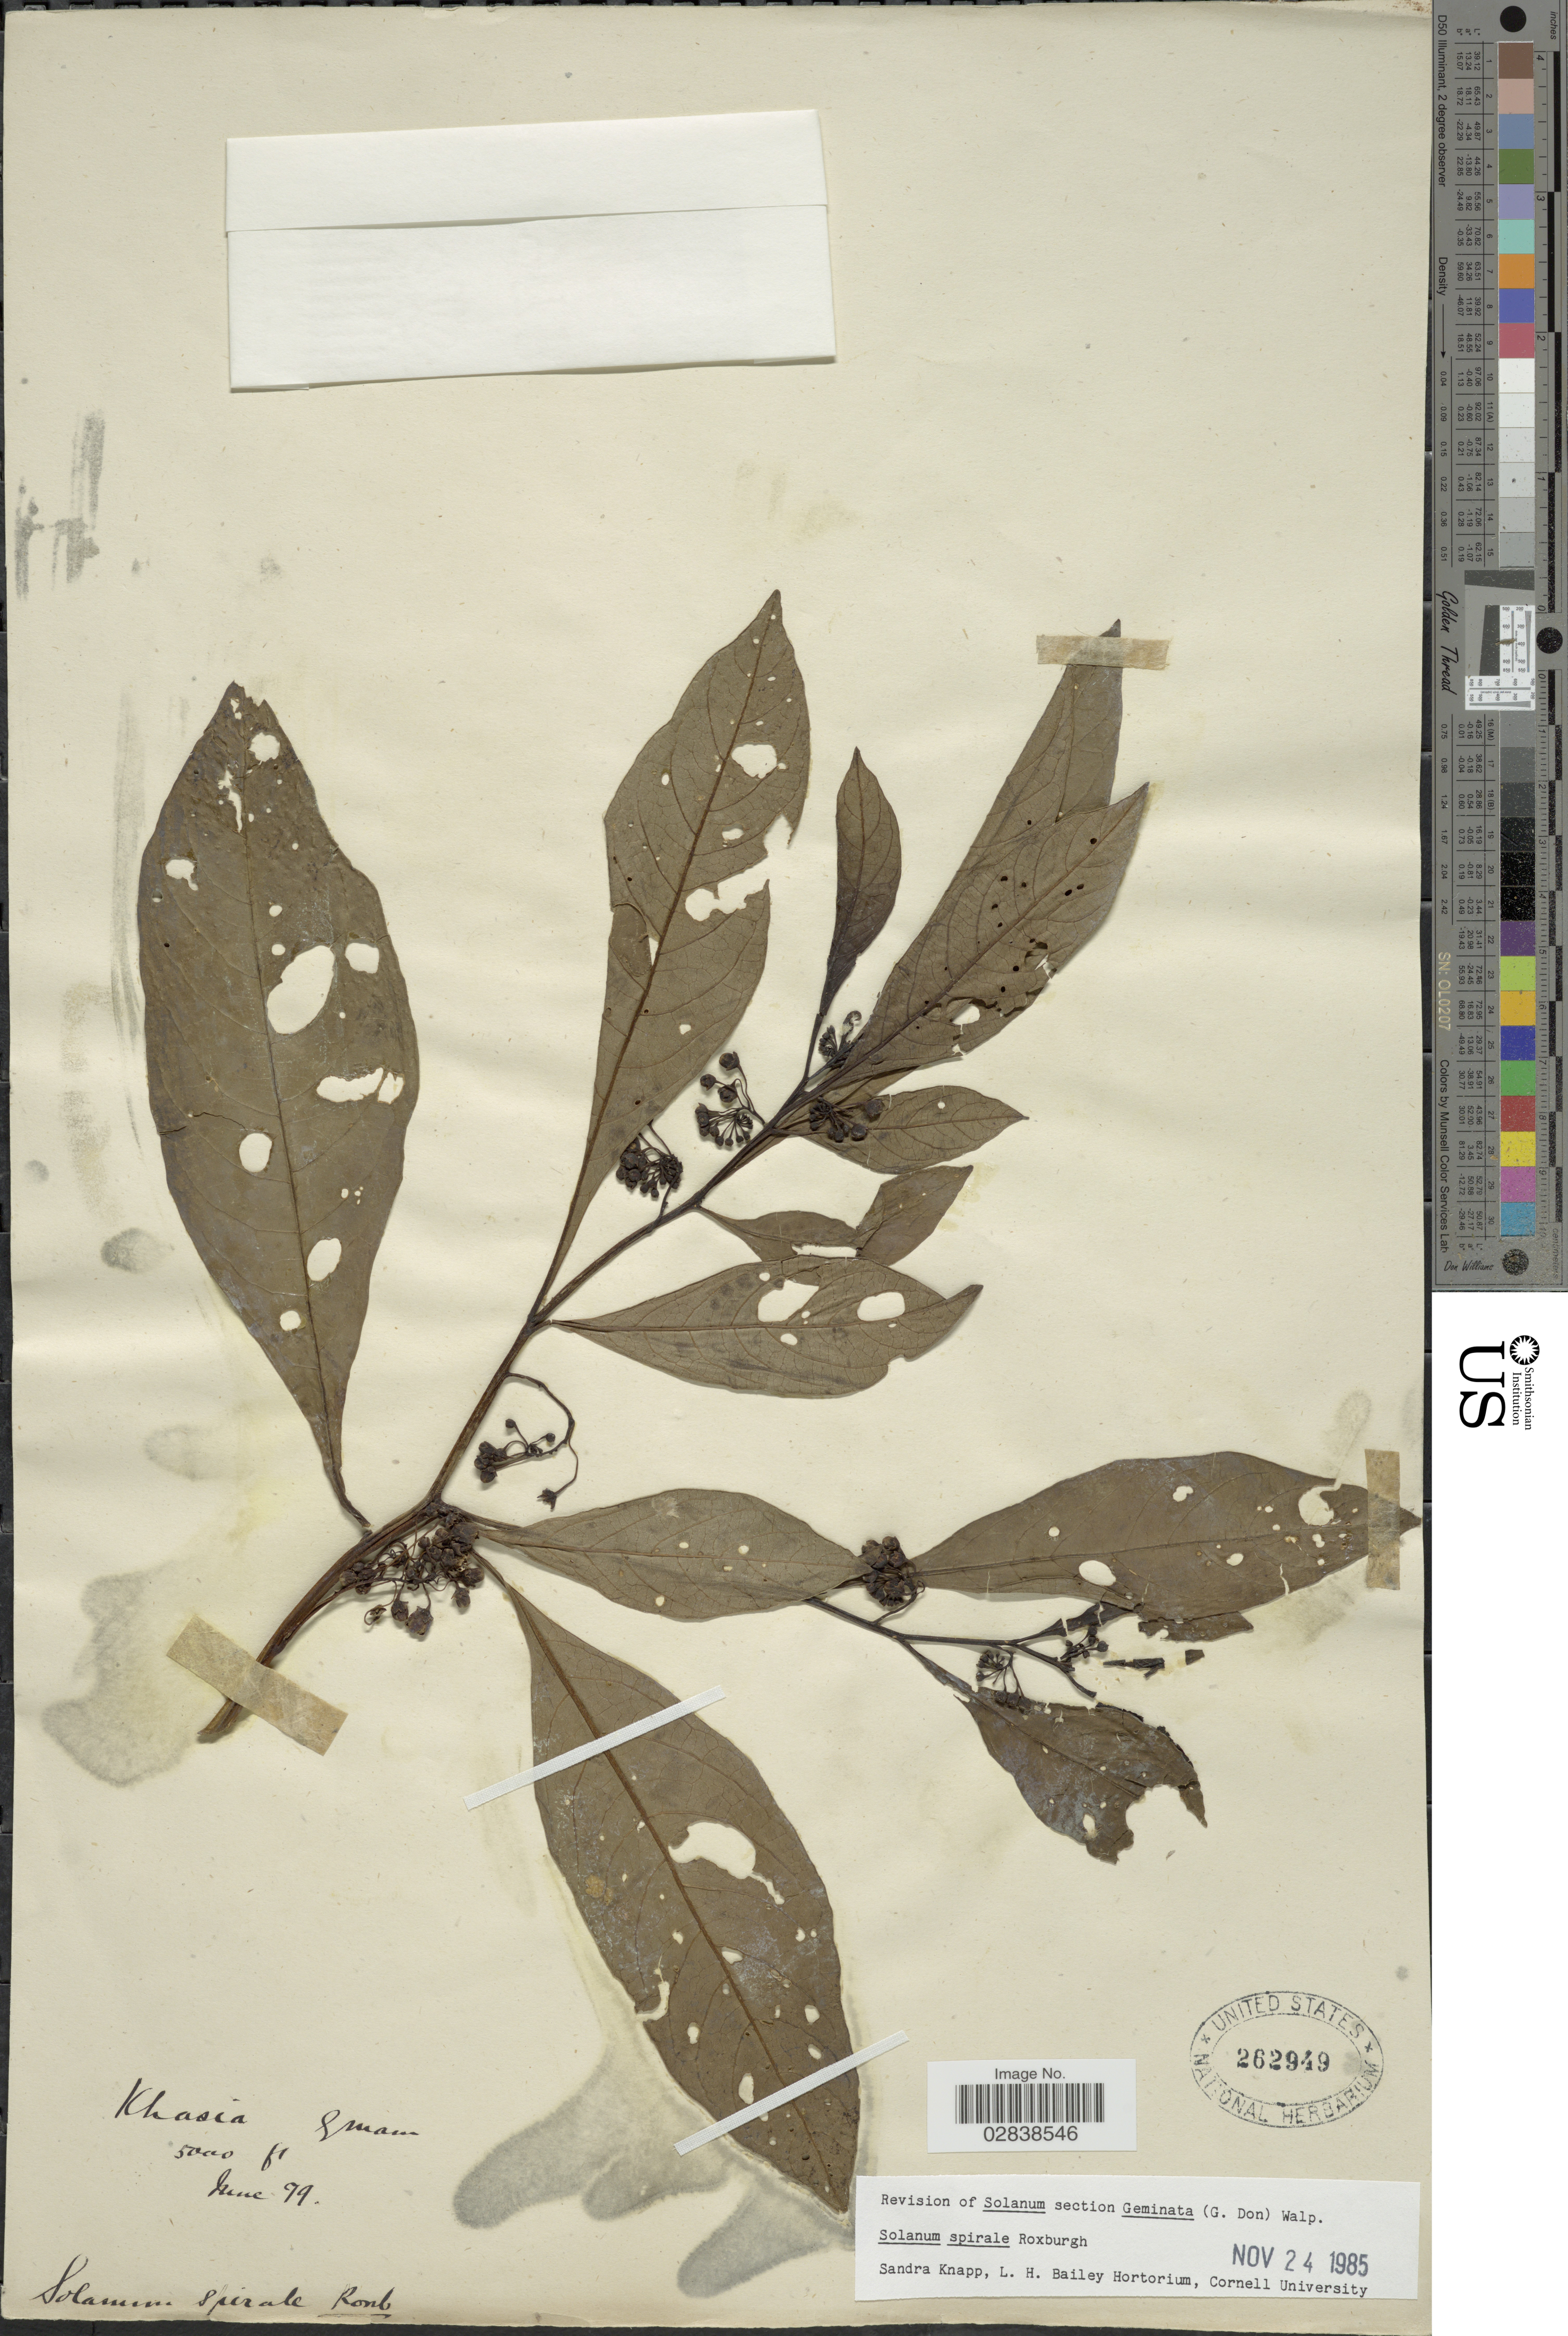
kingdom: Plantae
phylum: Tracheophyta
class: Magnoliopsida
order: Solanales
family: Solanaceae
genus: Solanum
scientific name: Solanum spirale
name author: Roxb.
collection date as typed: Transcribed d/m/y: /6/79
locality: Khasia gmam [interpreted]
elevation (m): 1524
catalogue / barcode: US 262949